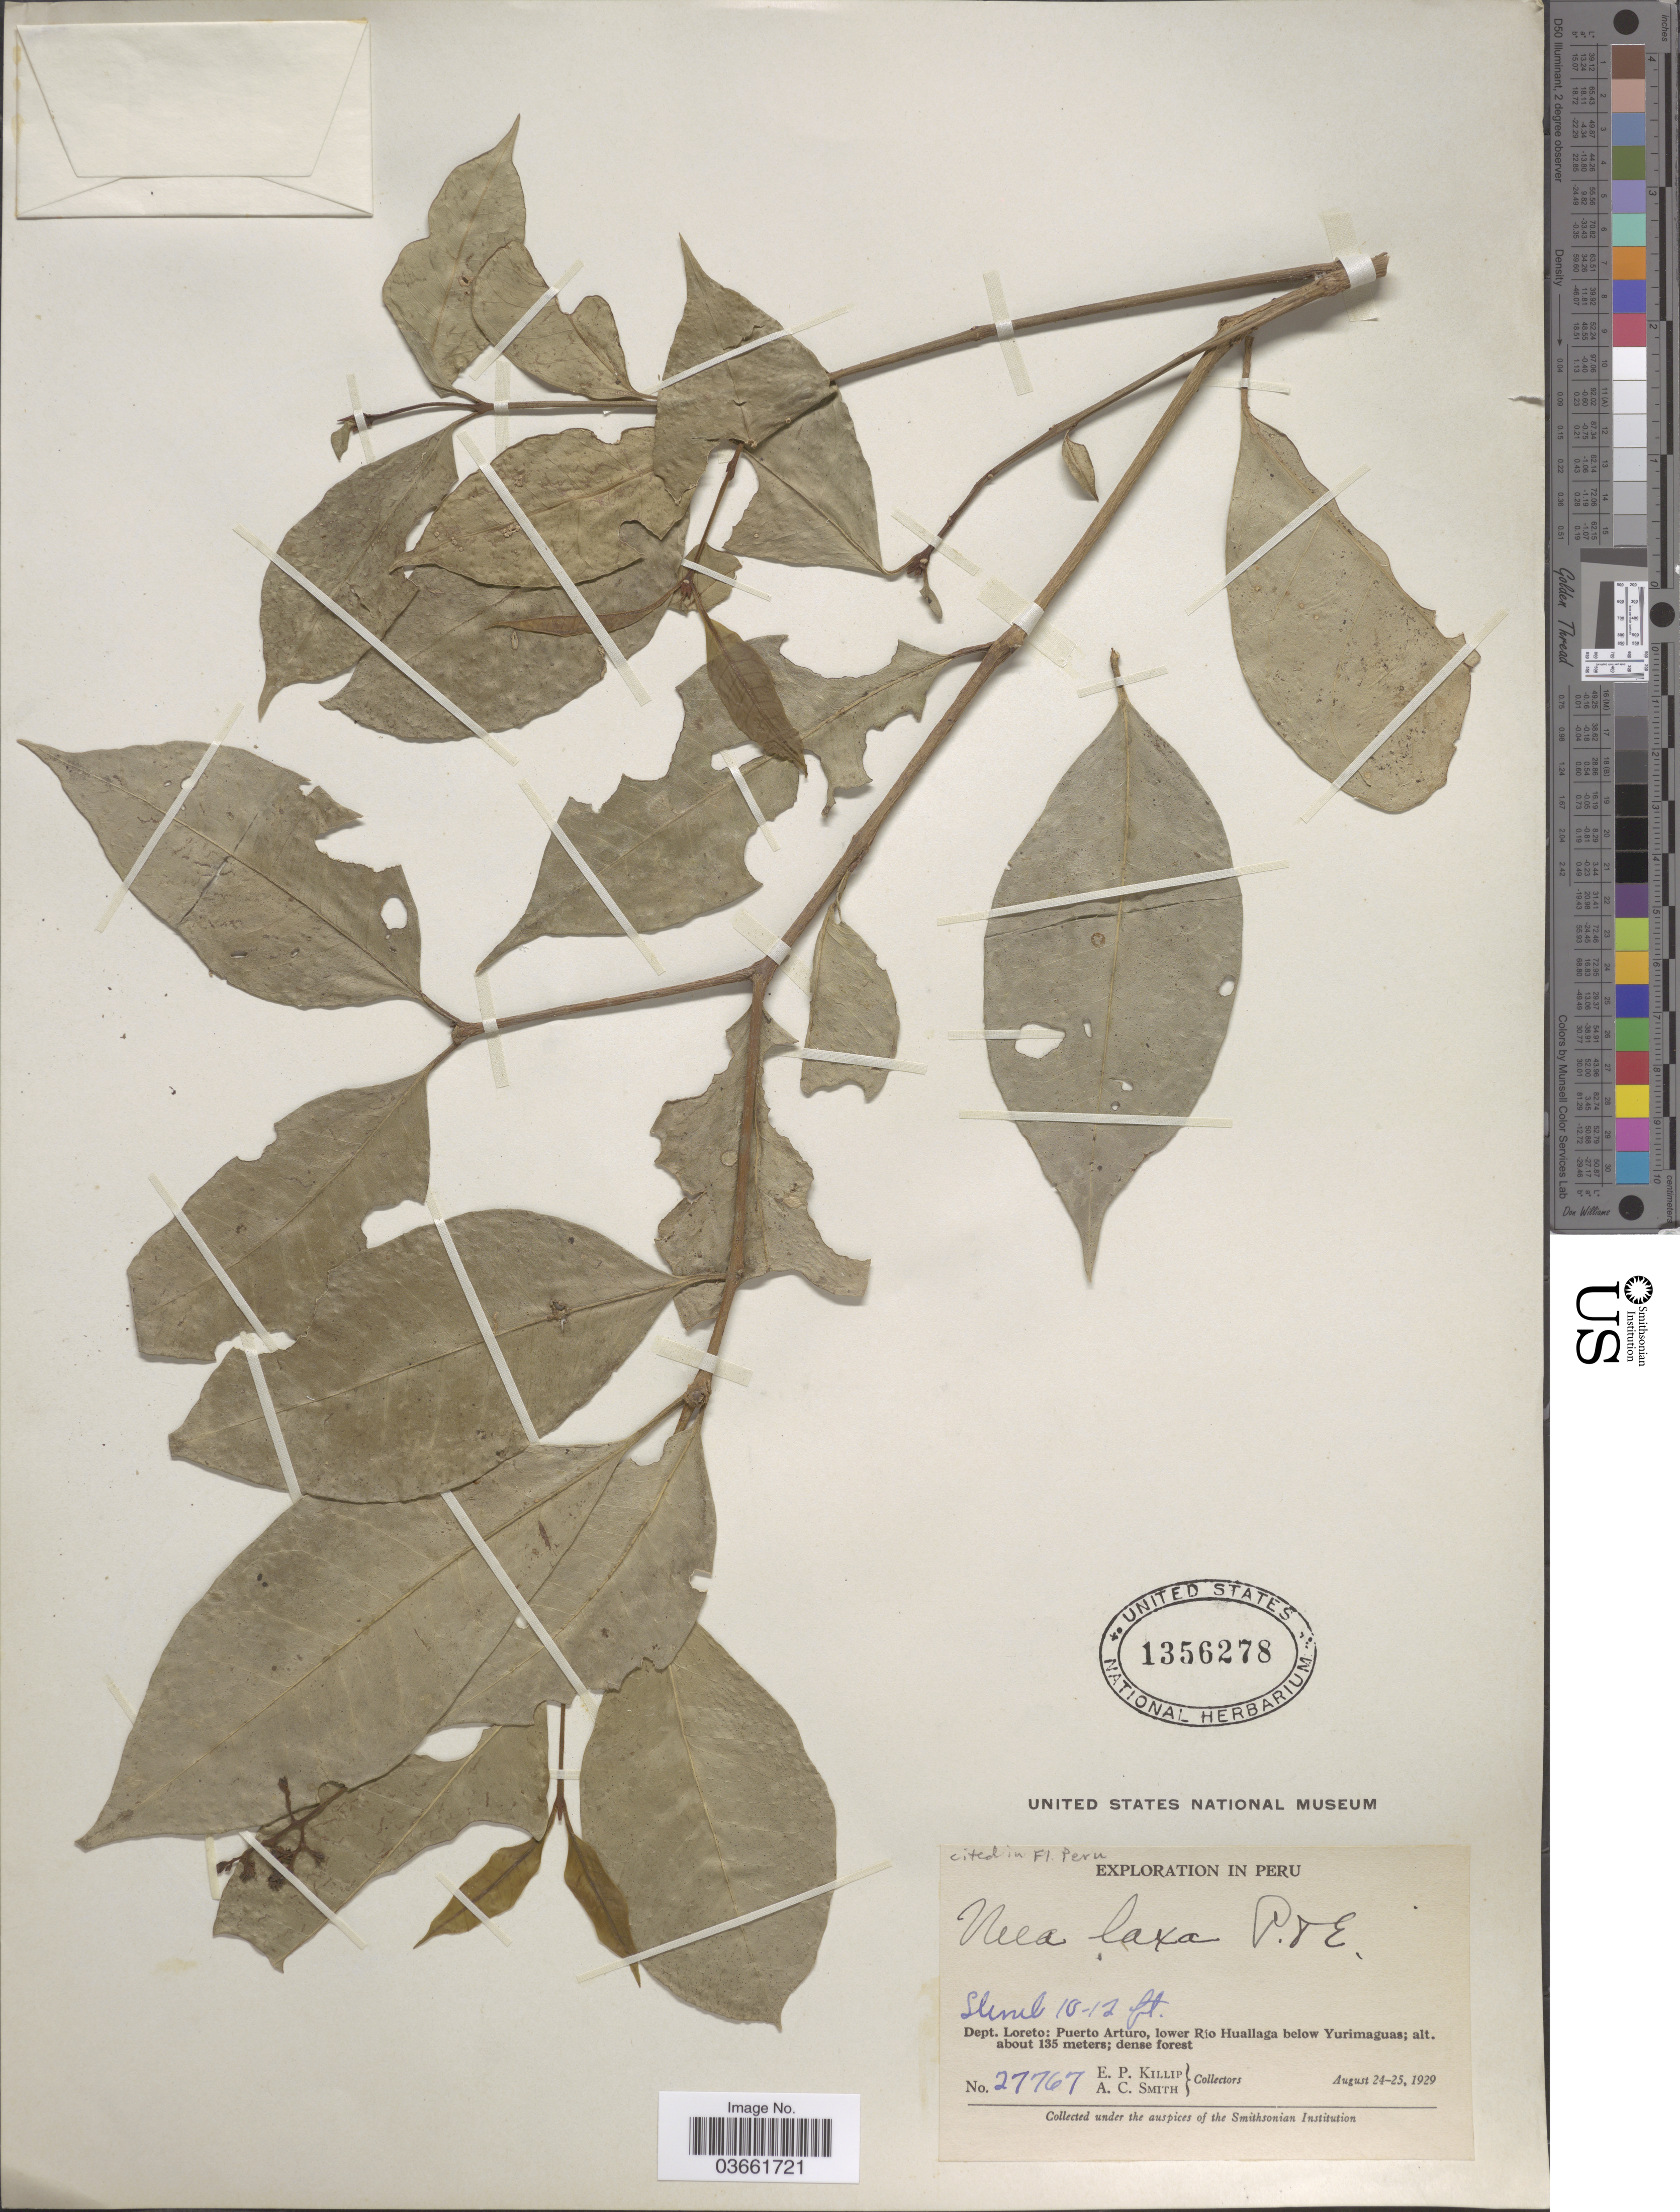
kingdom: Plantae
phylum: Tracheophyta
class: Magnoliopsida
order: Caryophyllales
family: Nyctaginaceae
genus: Neea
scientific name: Neea laxa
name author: Poepp. & Endl.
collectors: E. P. Killip & A. C. Smith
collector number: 27767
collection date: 1929-08-24/1929-08-25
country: Peru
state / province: Loreto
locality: Dept. Loreto: Puerto Arturo, lower Río Huallaga below Yurimaguas.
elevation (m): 135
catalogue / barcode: US 1356278